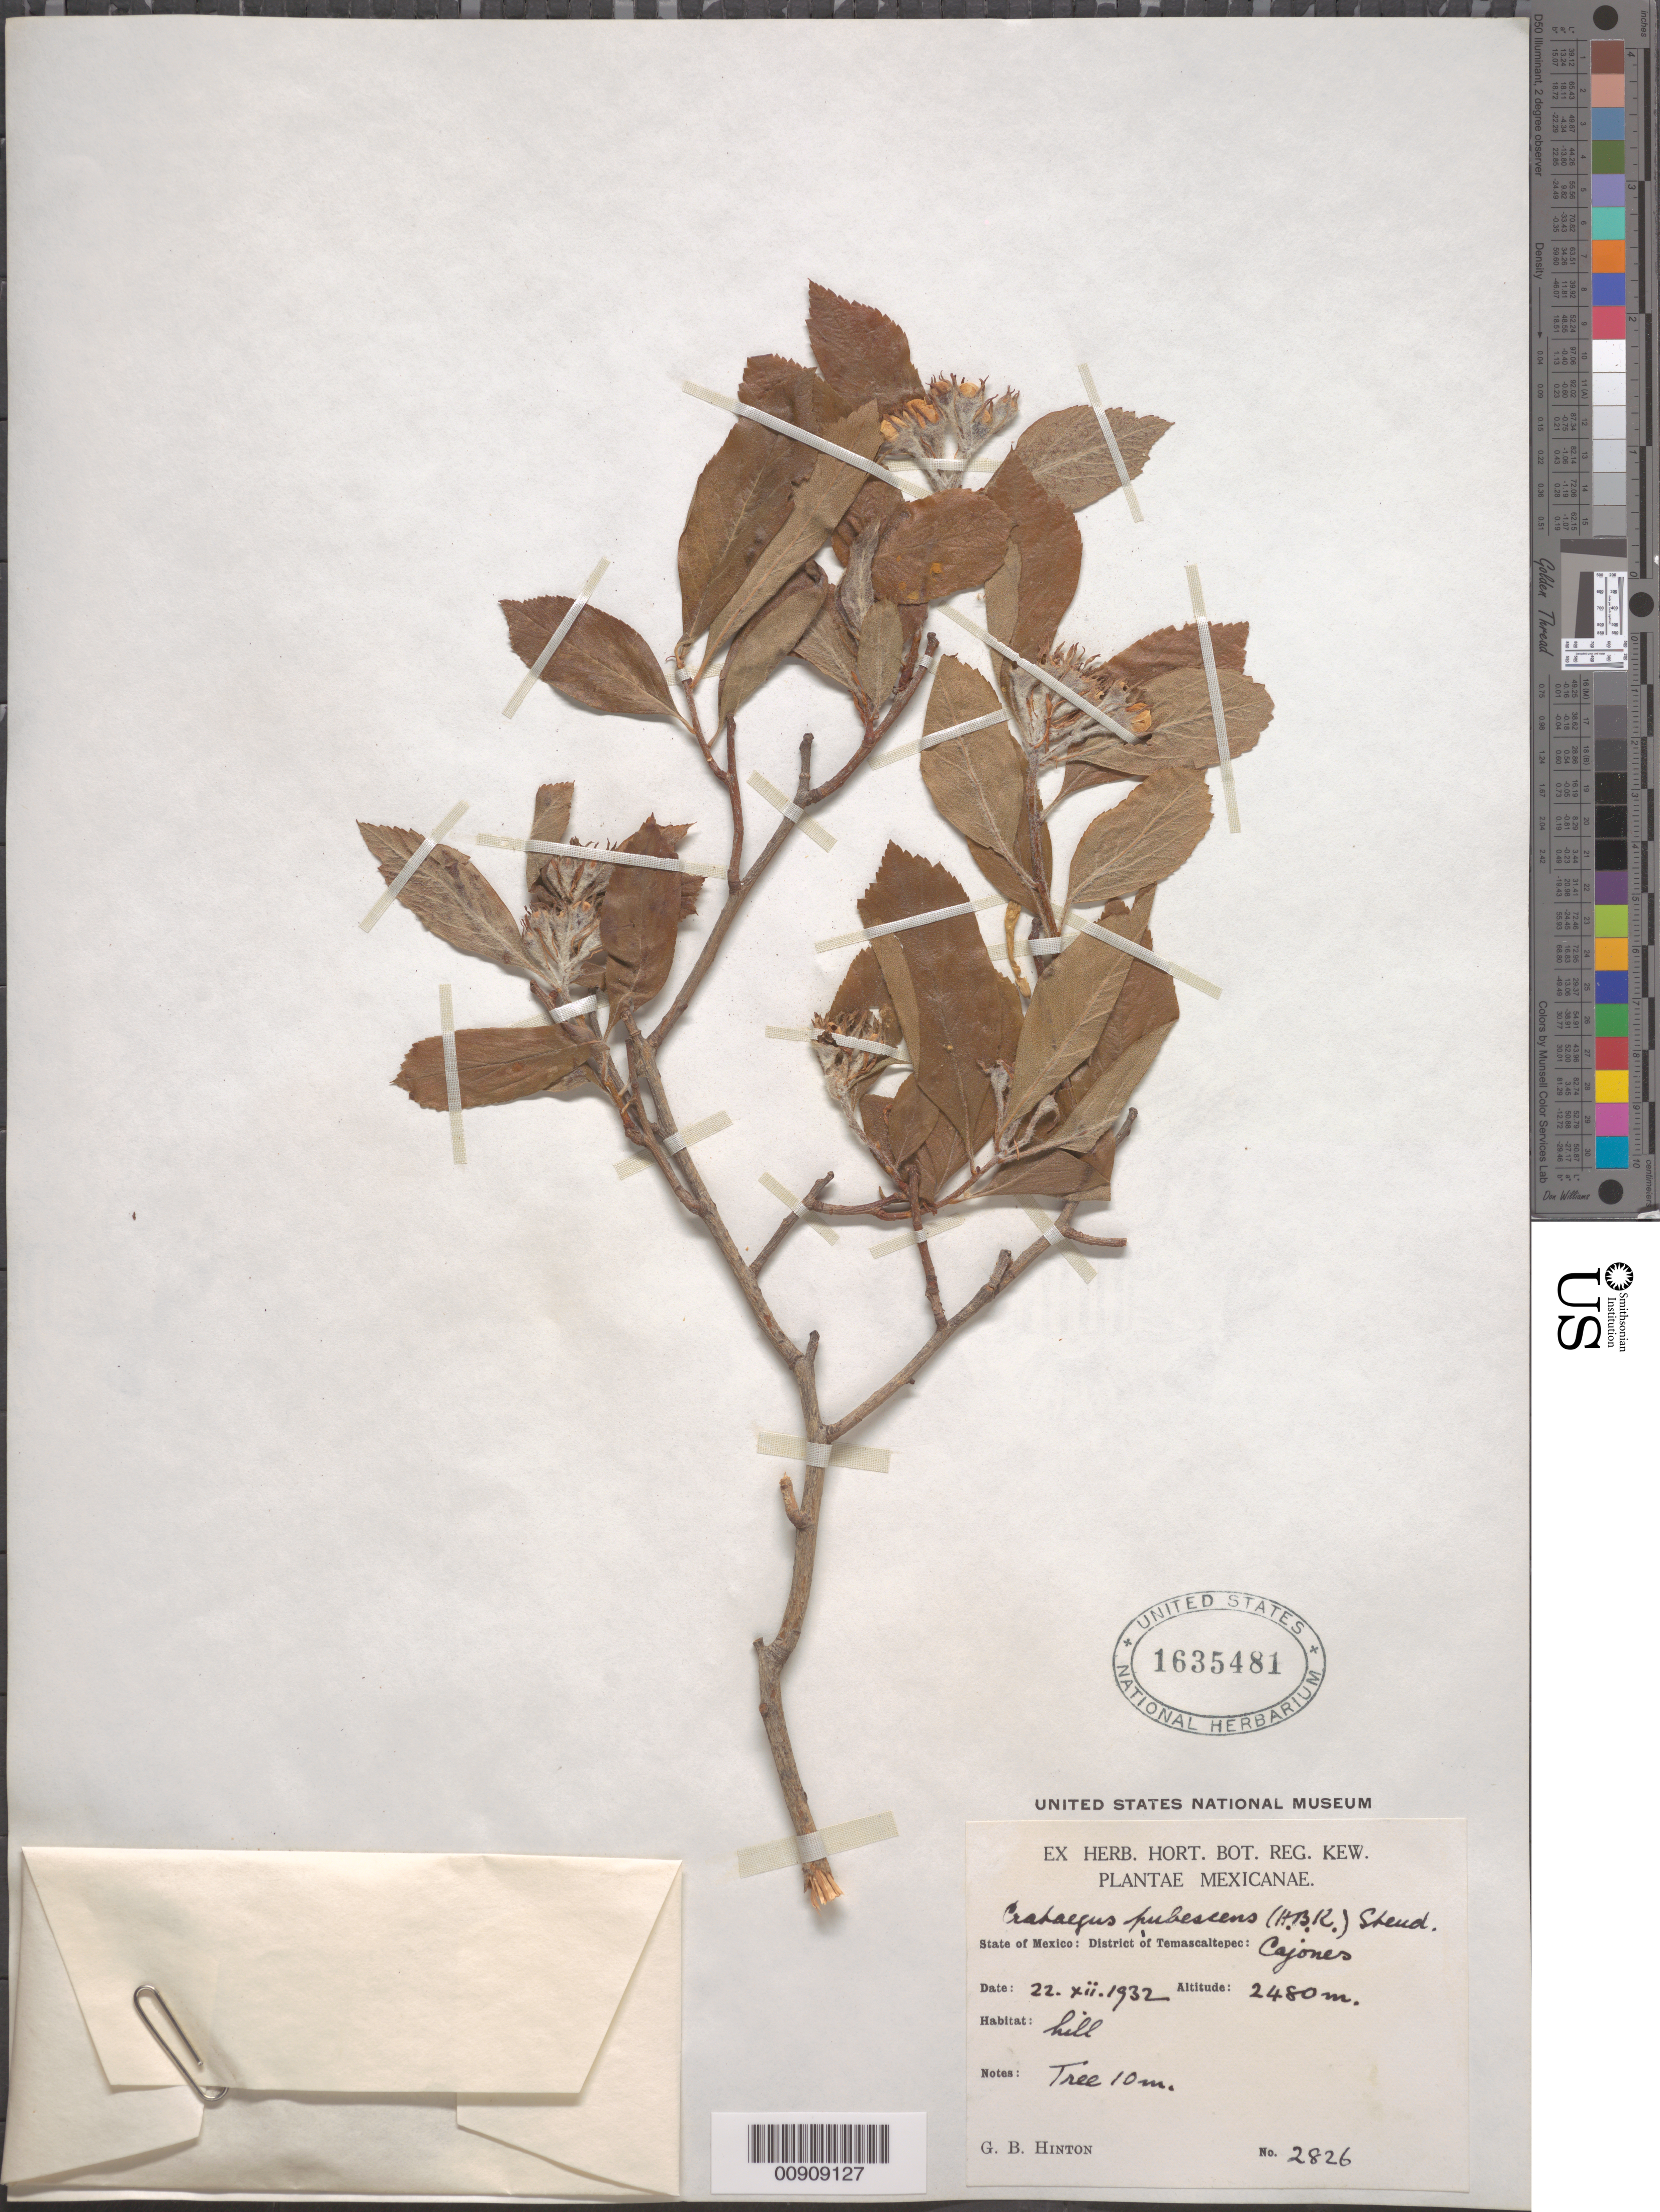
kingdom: Plantae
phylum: Tracheophyta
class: Magnoliopsida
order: Rosales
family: Rosaceae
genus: Crataegus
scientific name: Crataegus pubescens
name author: (C. Presl) C. Presl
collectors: G. B. Hinton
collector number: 2826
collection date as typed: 22 Dec 1932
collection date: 1932-12-22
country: Mexico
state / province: México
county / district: Temascaltepec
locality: State of Mexico: District of Temascaltepec: Cajones.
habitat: Hill.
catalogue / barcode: US 1635481